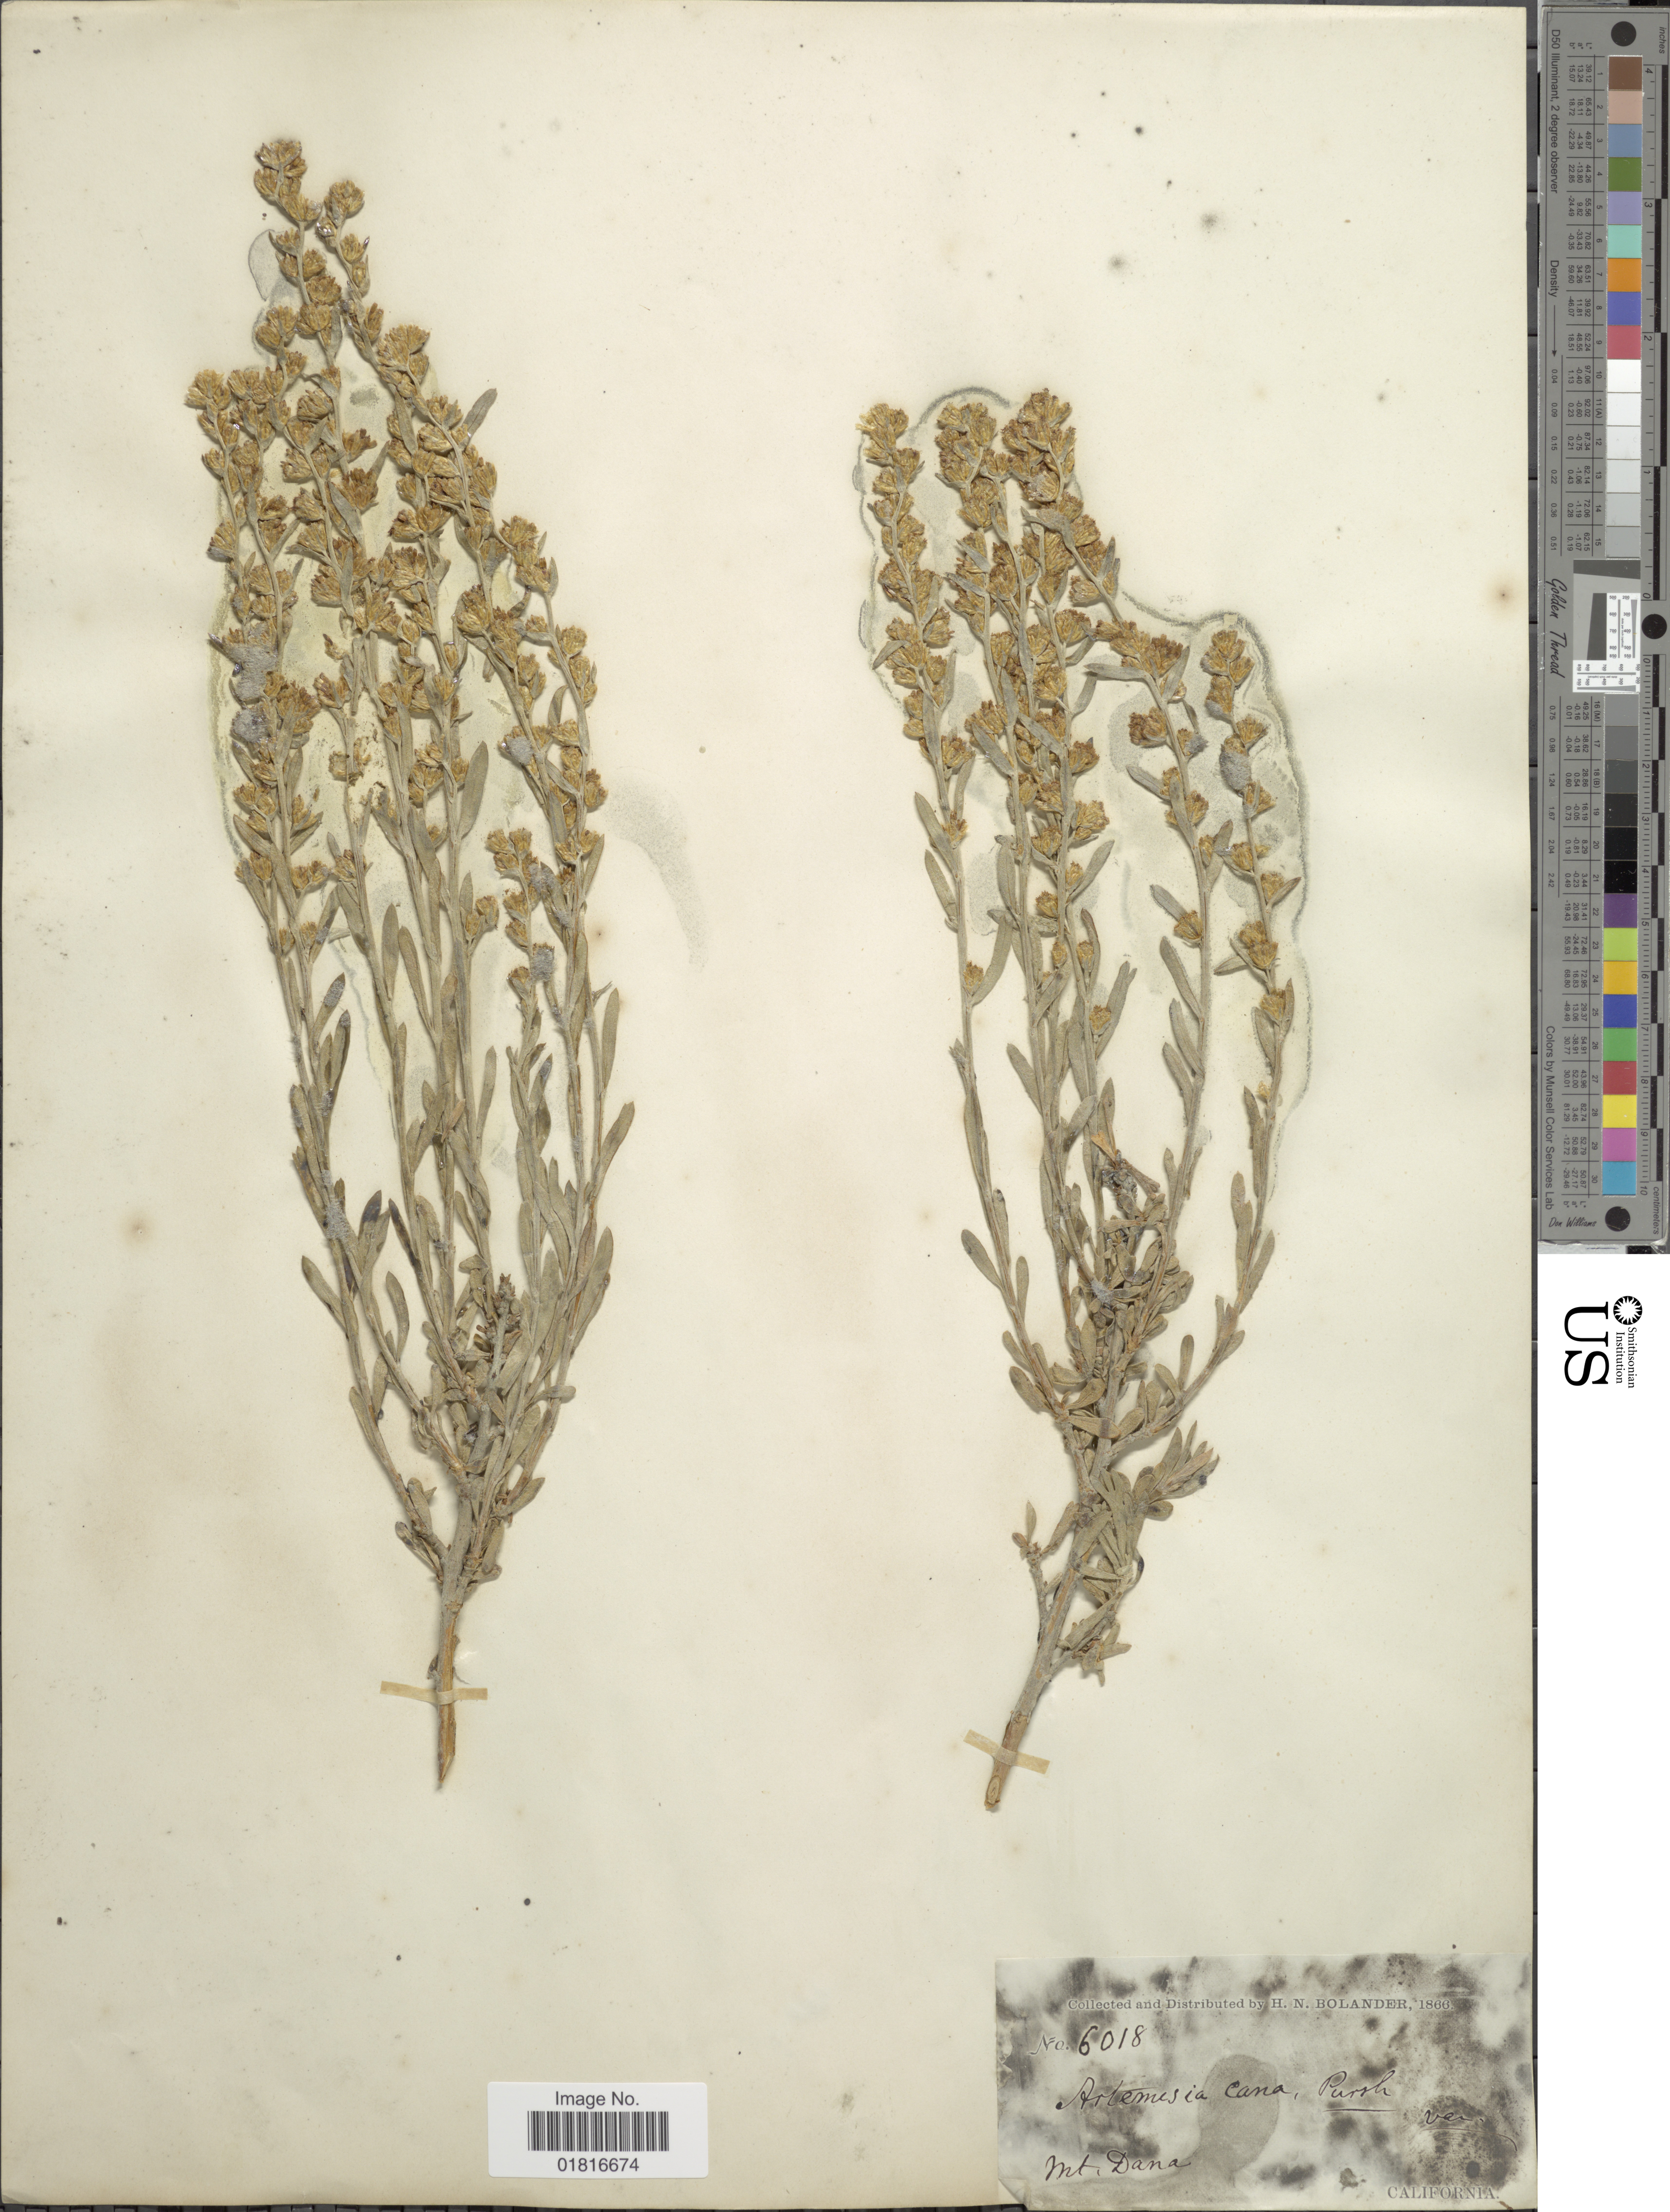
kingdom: Plantae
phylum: Tracheophyta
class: Magnoliopsida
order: Asterales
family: Asteraceae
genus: Artemisia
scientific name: Artemisia rothrockii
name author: A. Gray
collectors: H. Bolander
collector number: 6018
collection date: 1866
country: United States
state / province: California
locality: Mt Dana